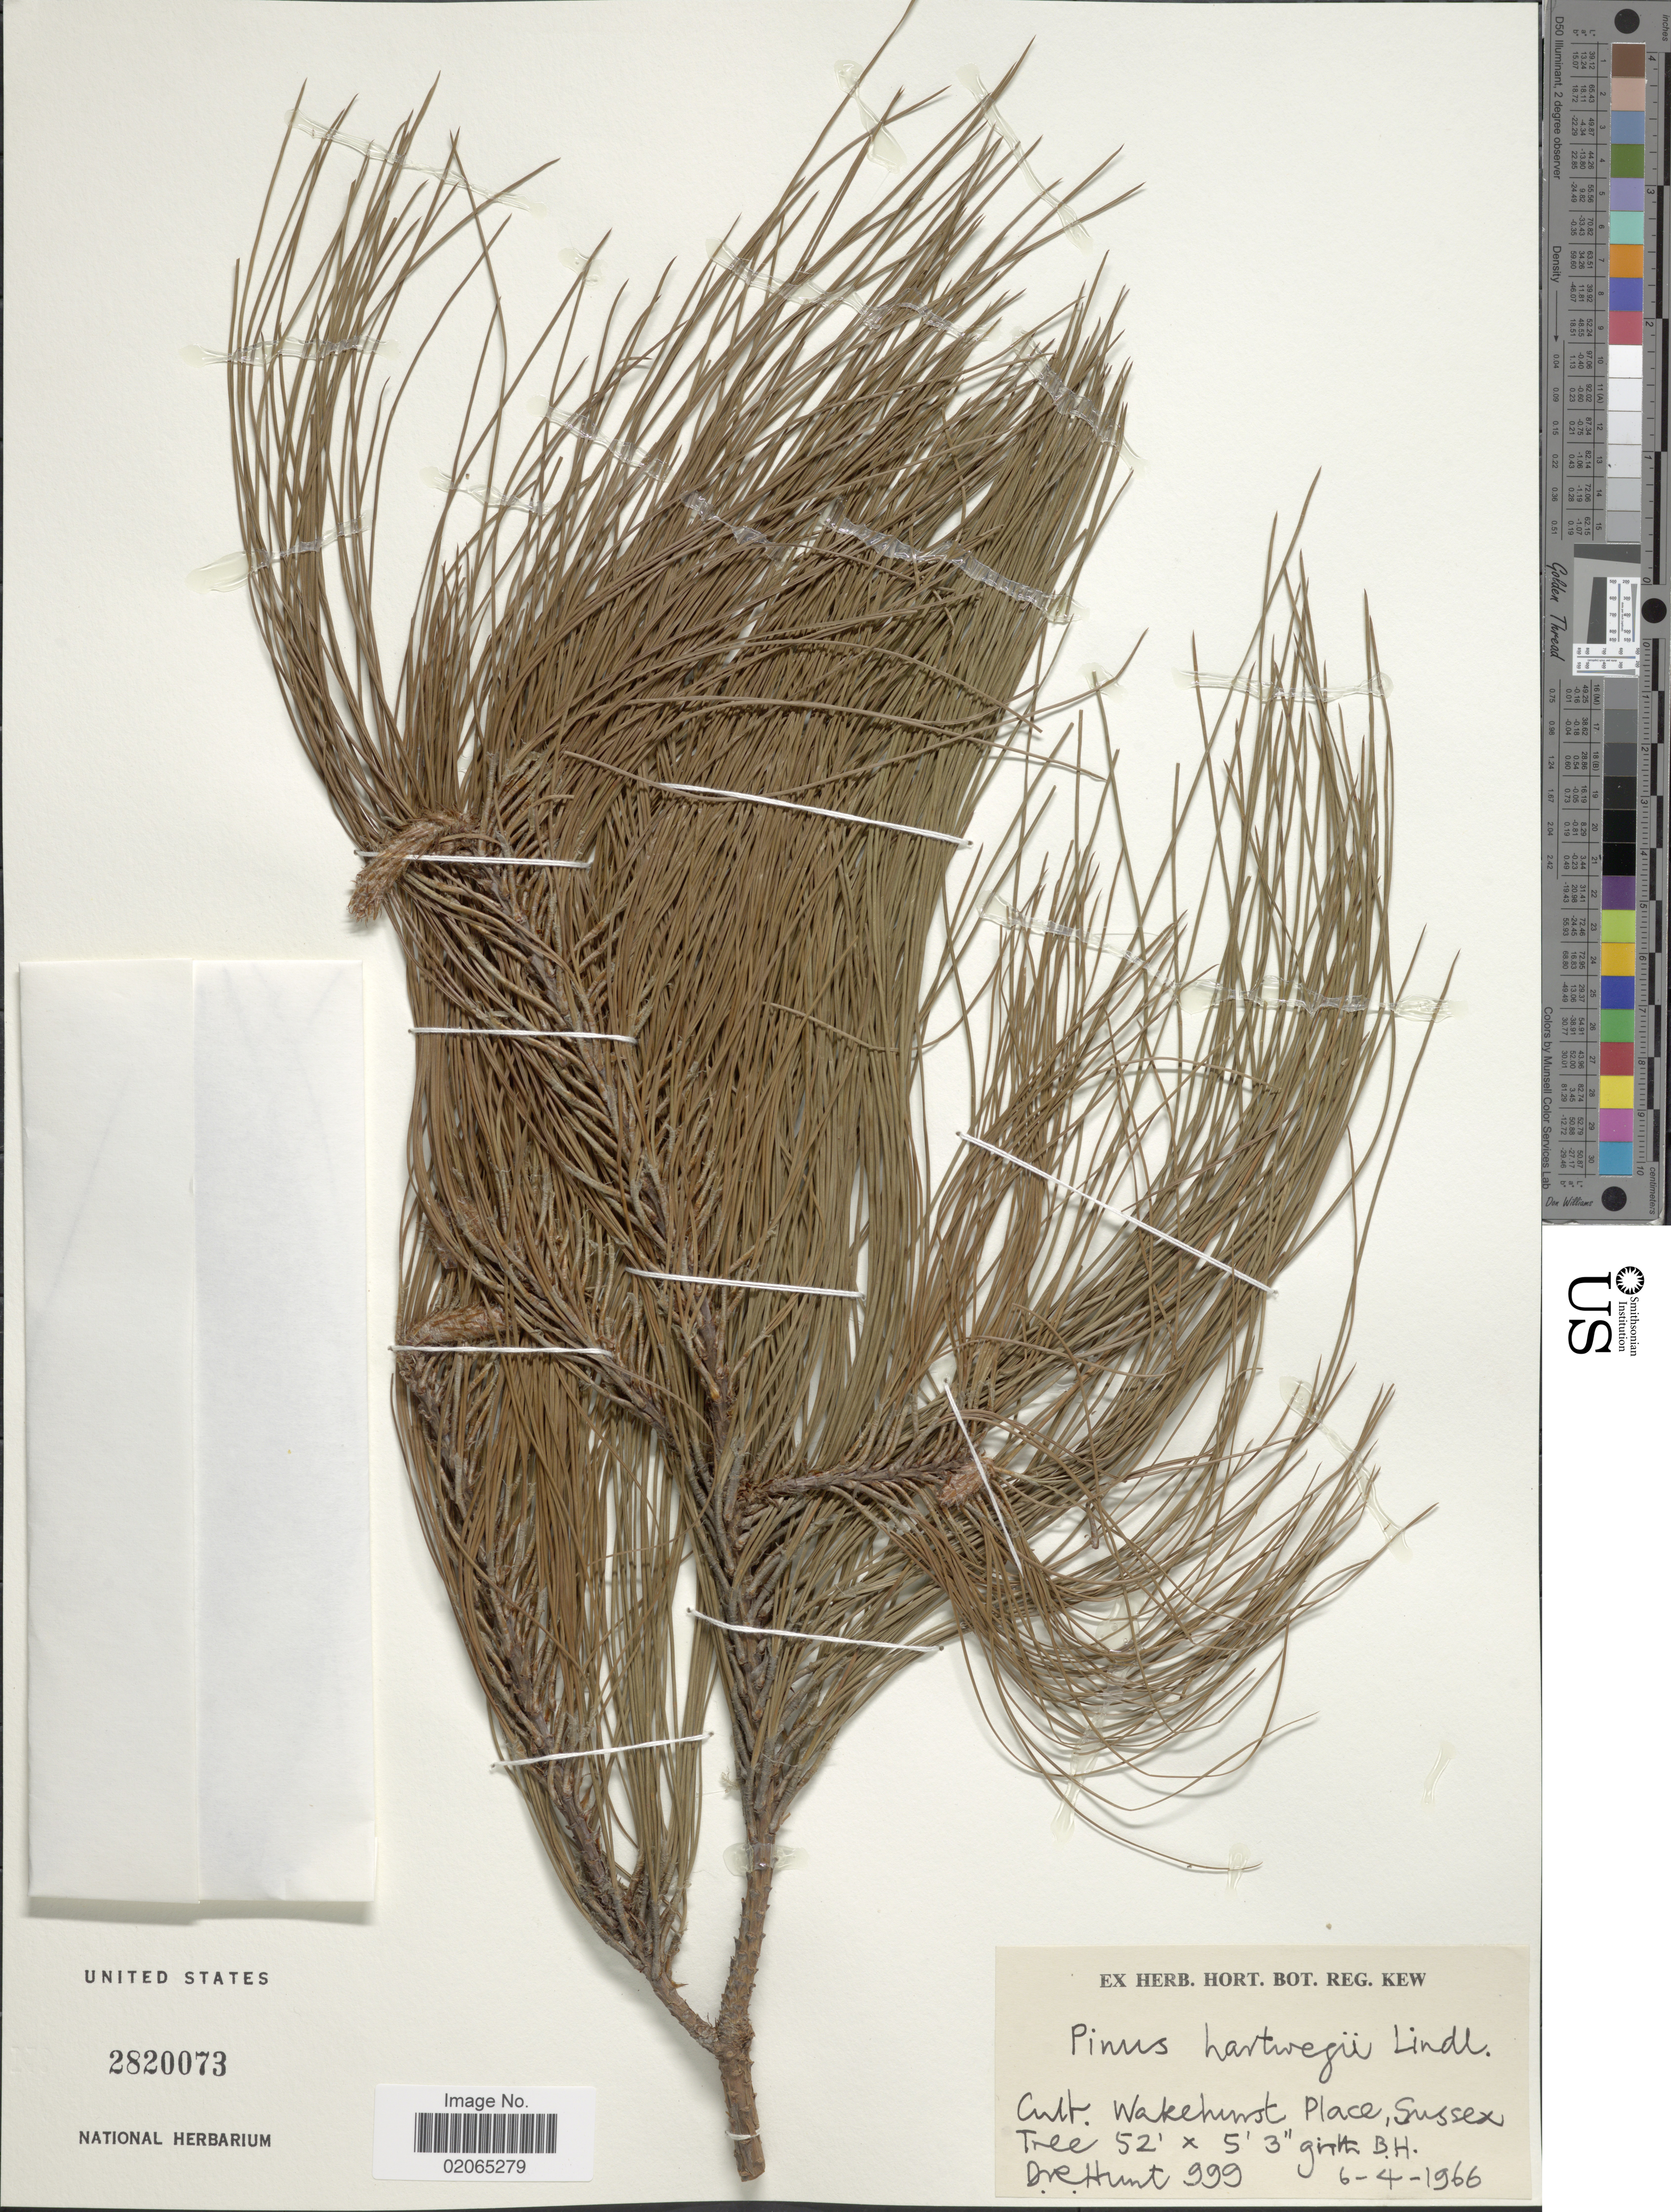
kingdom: Plantae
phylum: Tracheophyta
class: Pinopsida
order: Pinales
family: Pinaceae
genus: Pinus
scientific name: Pinus hartwegii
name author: Lindl.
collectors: D. R. Hunt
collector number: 999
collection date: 1966-04-06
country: United Kingdom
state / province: England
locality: Wakehurst Place, Sussex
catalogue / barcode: US 2820073